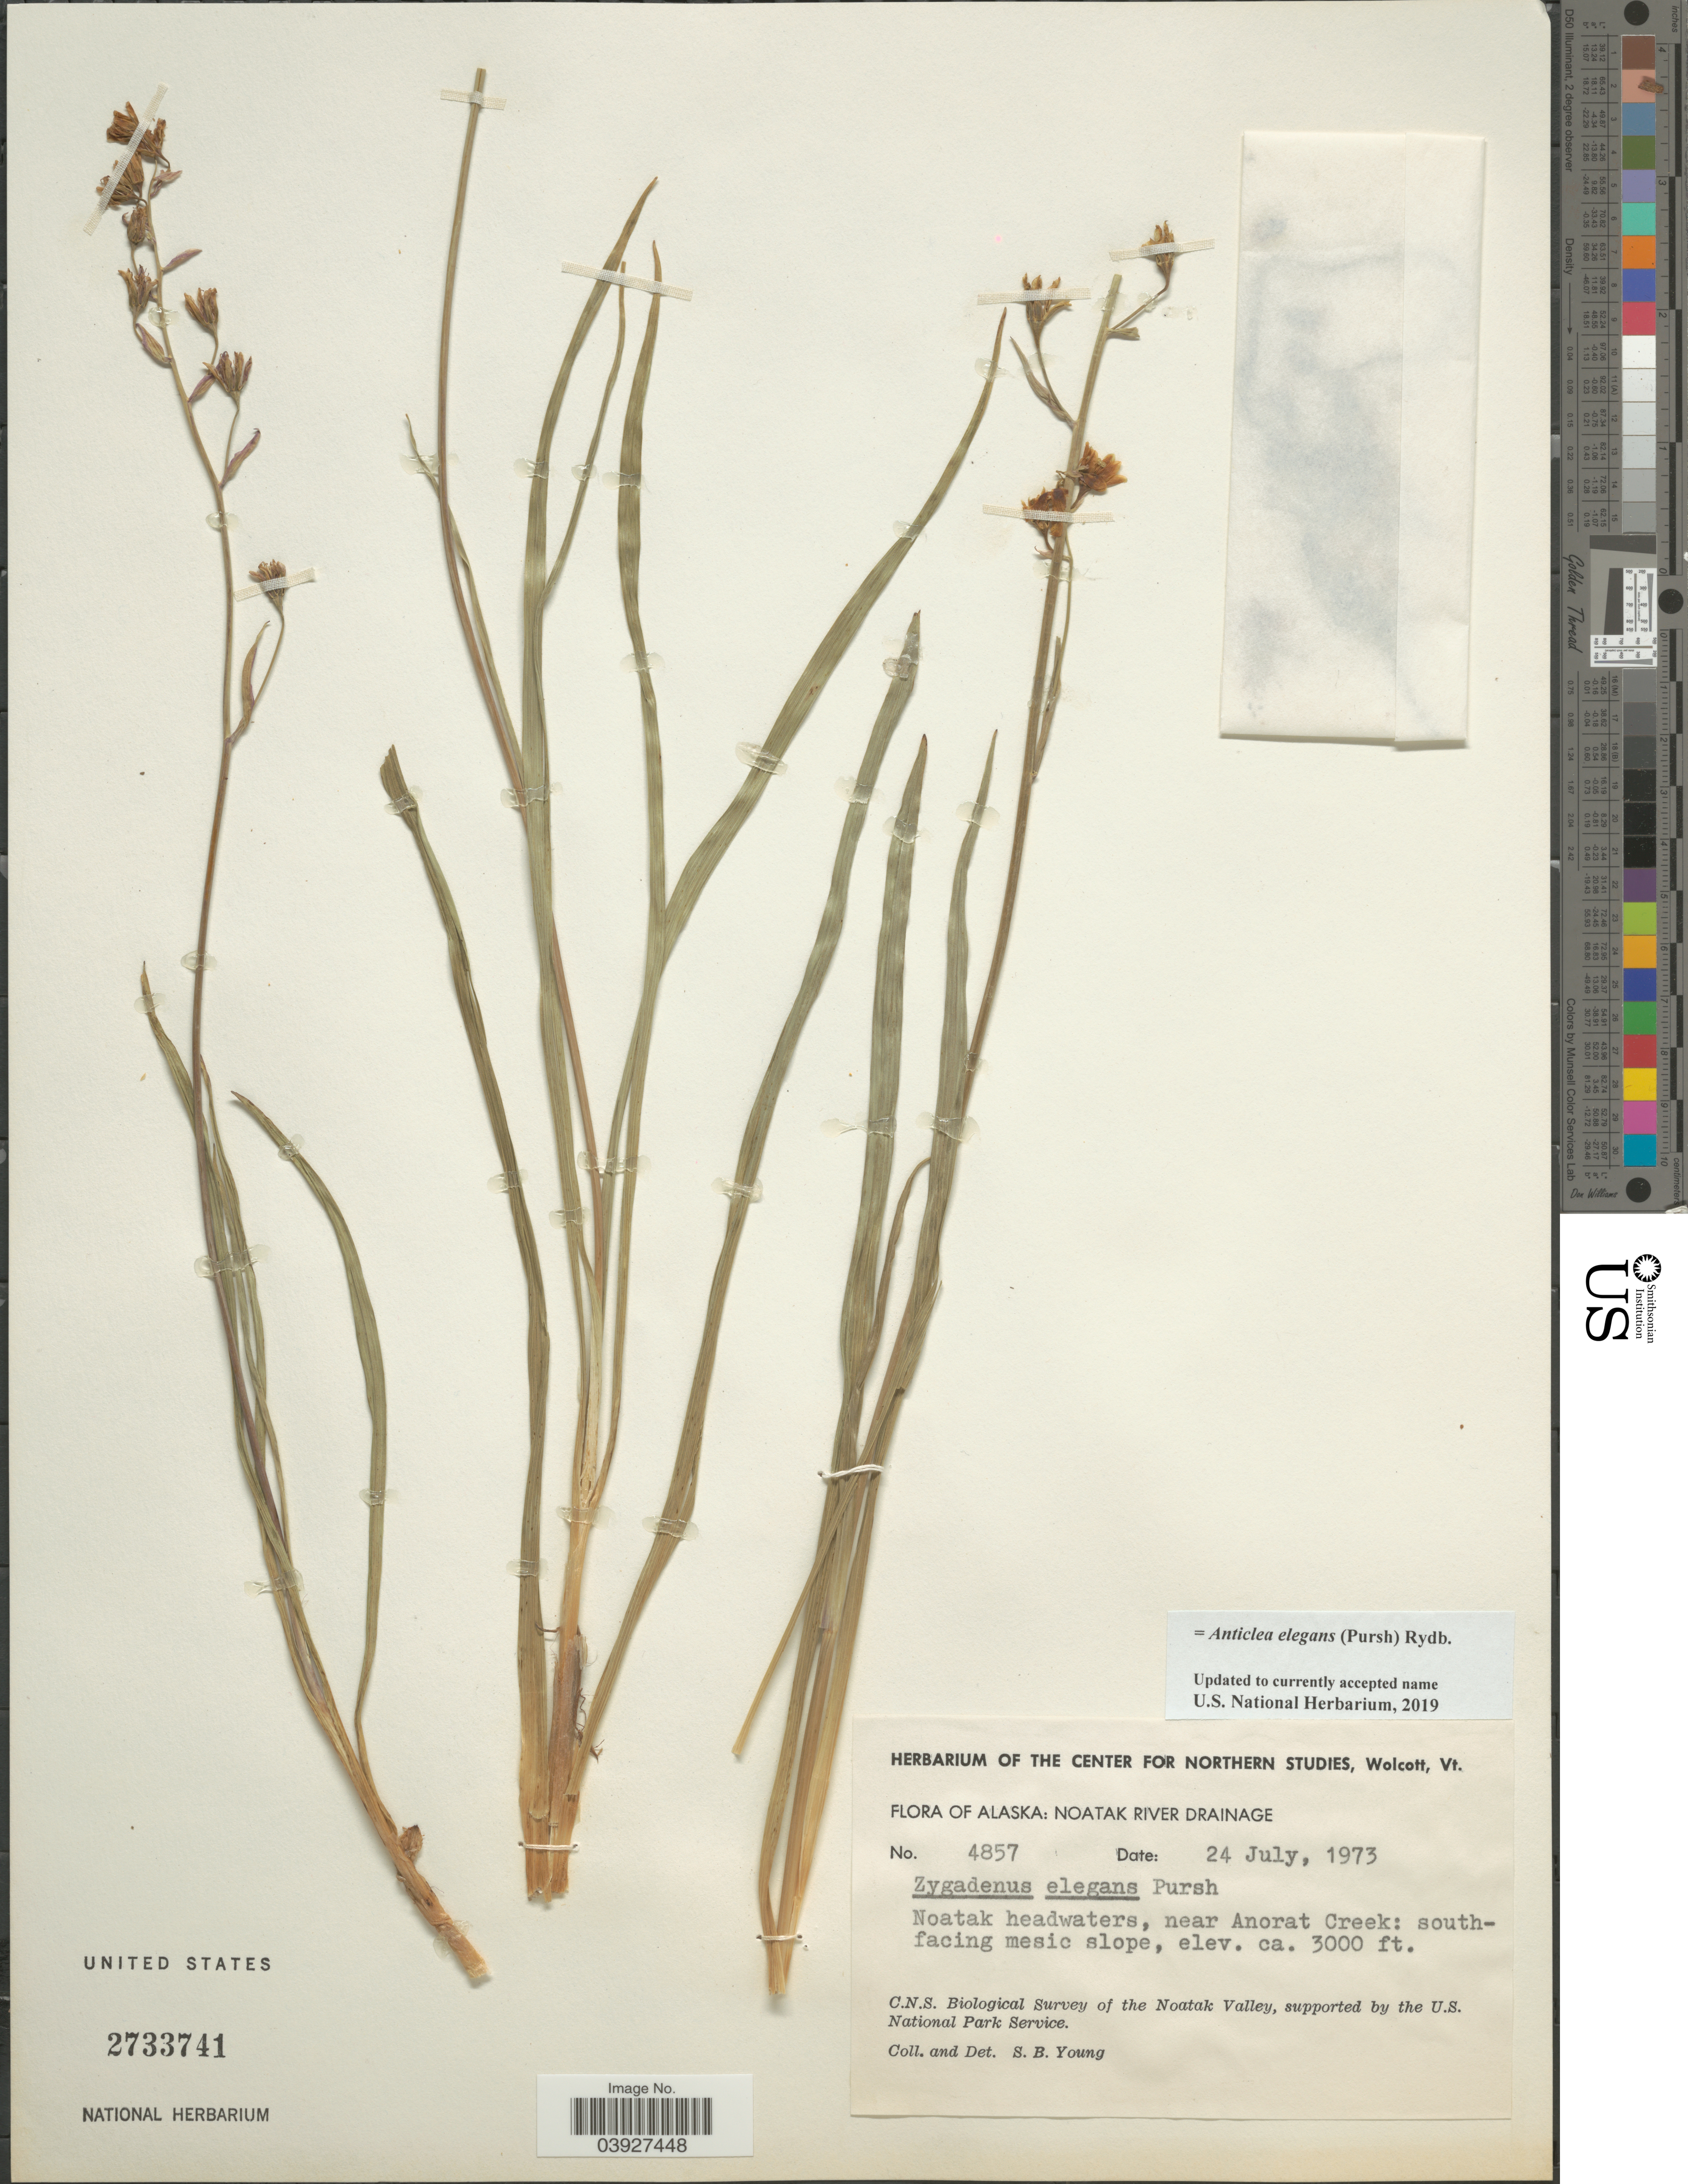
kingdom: Plantae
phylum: Tracheophyta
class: Liliopsida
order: Liliales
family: Melanthiaceae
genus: Anticlea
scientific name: Anticlea elegans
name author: (Pursh) Rydb.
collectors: S. Young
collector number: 4857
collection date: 1973-07-24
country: United States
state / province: Alaska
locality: Noatak River Drainage. Noatak headwaters, near Anorat Creek: south-facing mesic slope. The Noatak Valley.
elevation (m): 914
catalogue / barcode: US 2733741